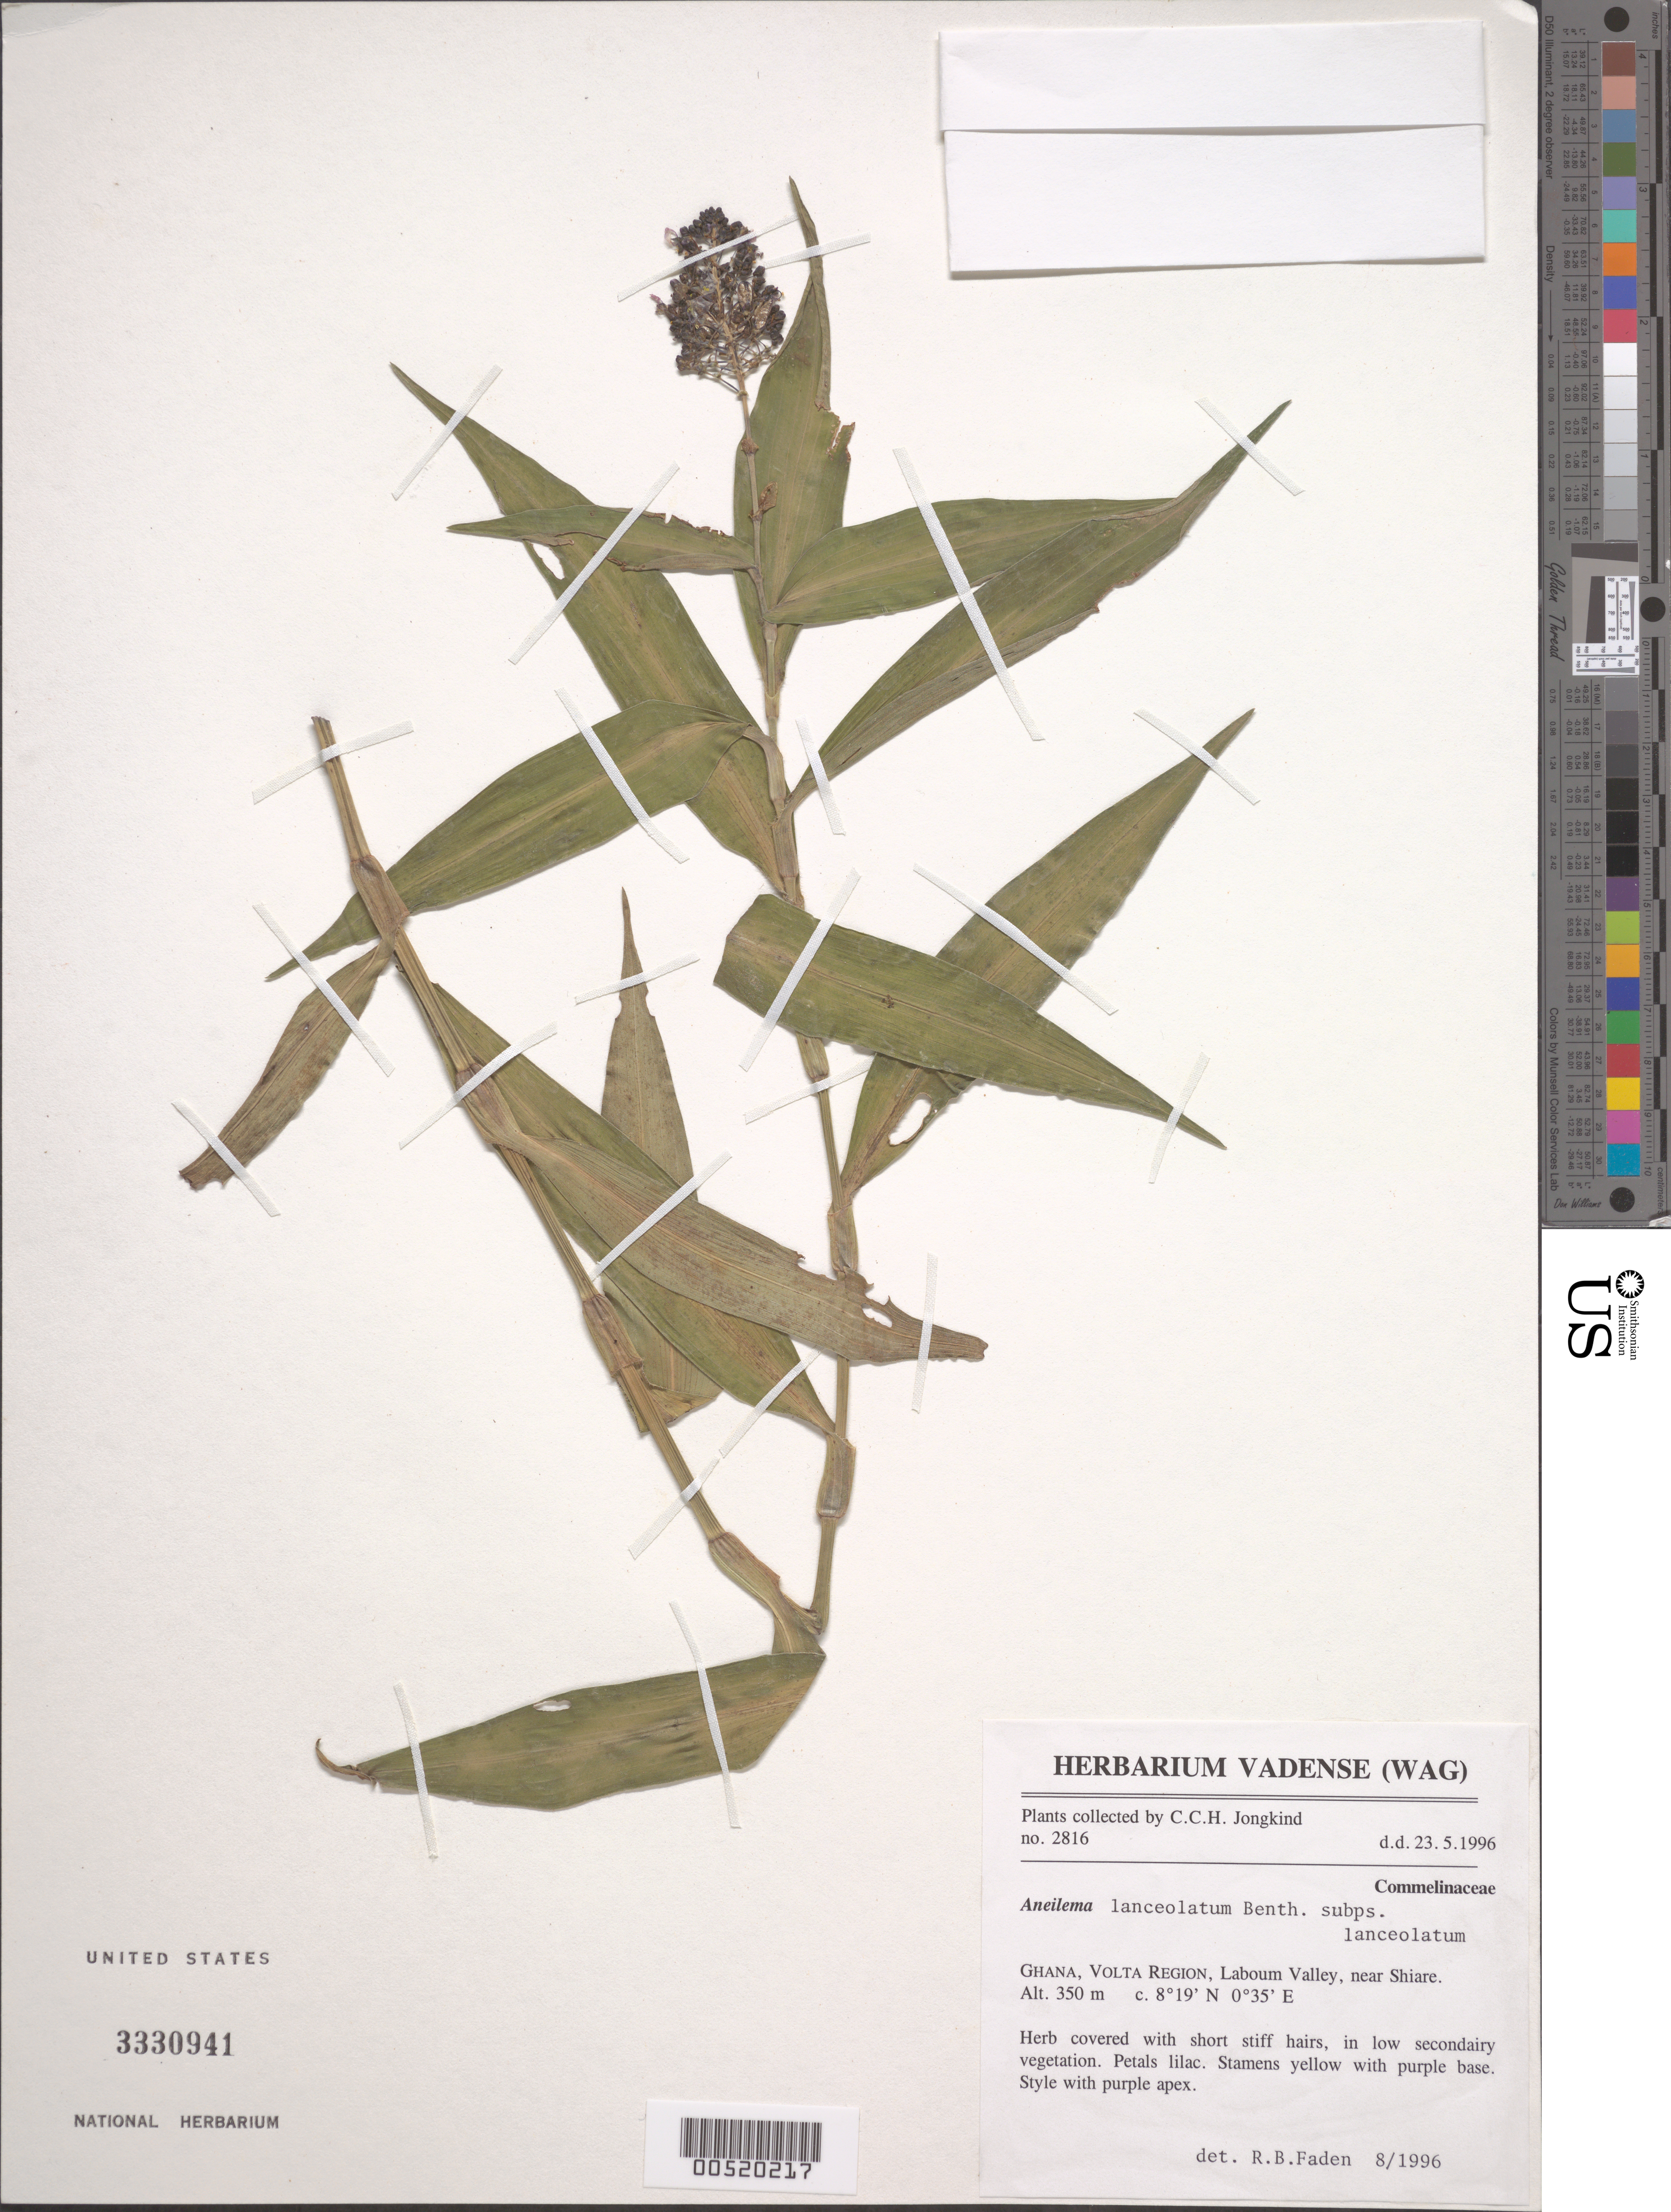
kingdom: Plantae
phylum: Tracheophyta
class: Liliopsida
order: Commelinales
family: Commelinaceae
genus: Aneilema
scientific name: Aneilema lanceolatum subsp. lanceolatum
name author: Benth.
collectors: C. C. Jongkind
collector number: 2816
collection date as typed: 23 May 1996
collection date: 1996-05-23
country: Ghana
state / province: Volta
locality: Near shiare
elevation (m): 350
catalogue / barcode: US 3330941